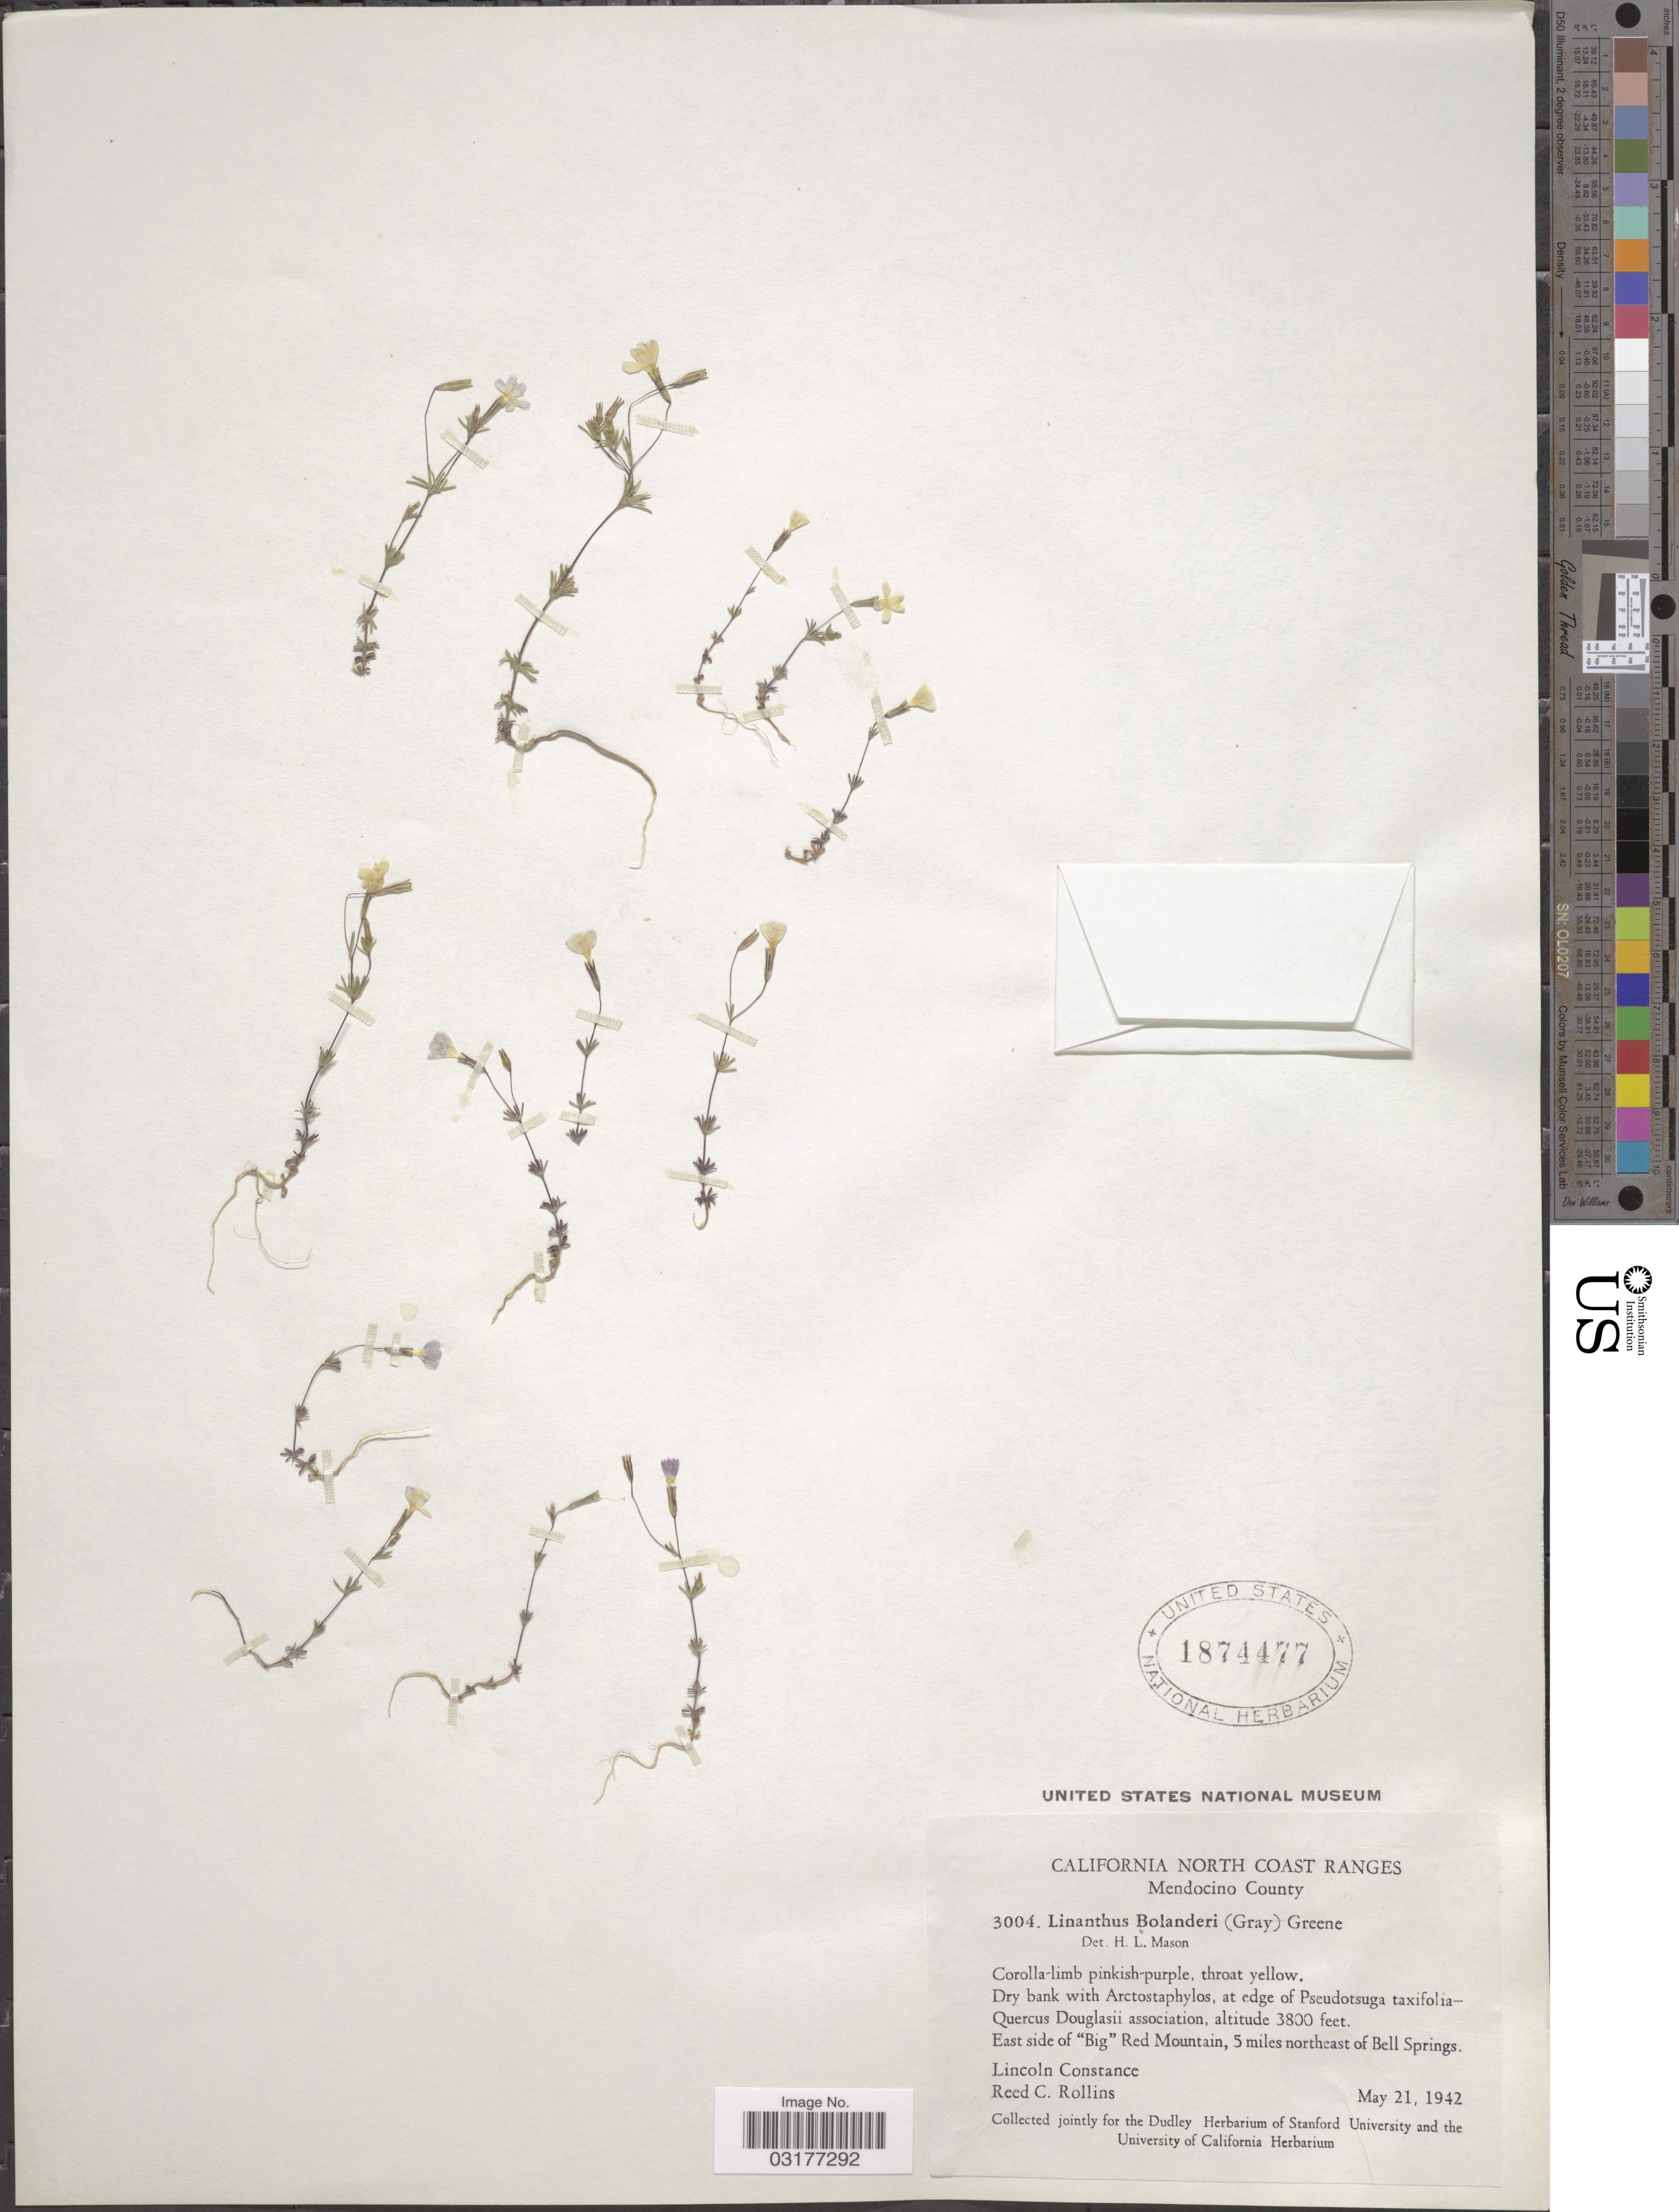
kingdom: Plantae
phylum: Tracheophyta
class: Magnoliopsida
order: Ericales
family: Polemoniaceae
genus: Leptosiphon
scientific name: Leptosiphon bolanderi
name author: (A. Gray) J.M. Porter & L.A. Johnson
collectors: L. Constance & R. C. Rollins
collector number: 3004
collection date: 1942-05-21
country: United States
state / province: Oregon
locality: North Coast Ranges. Mendocino County. East side of "Big" Red Mountain, 5 miles northeast of Bell Springs.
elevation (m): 1158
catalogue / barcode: US 1874477